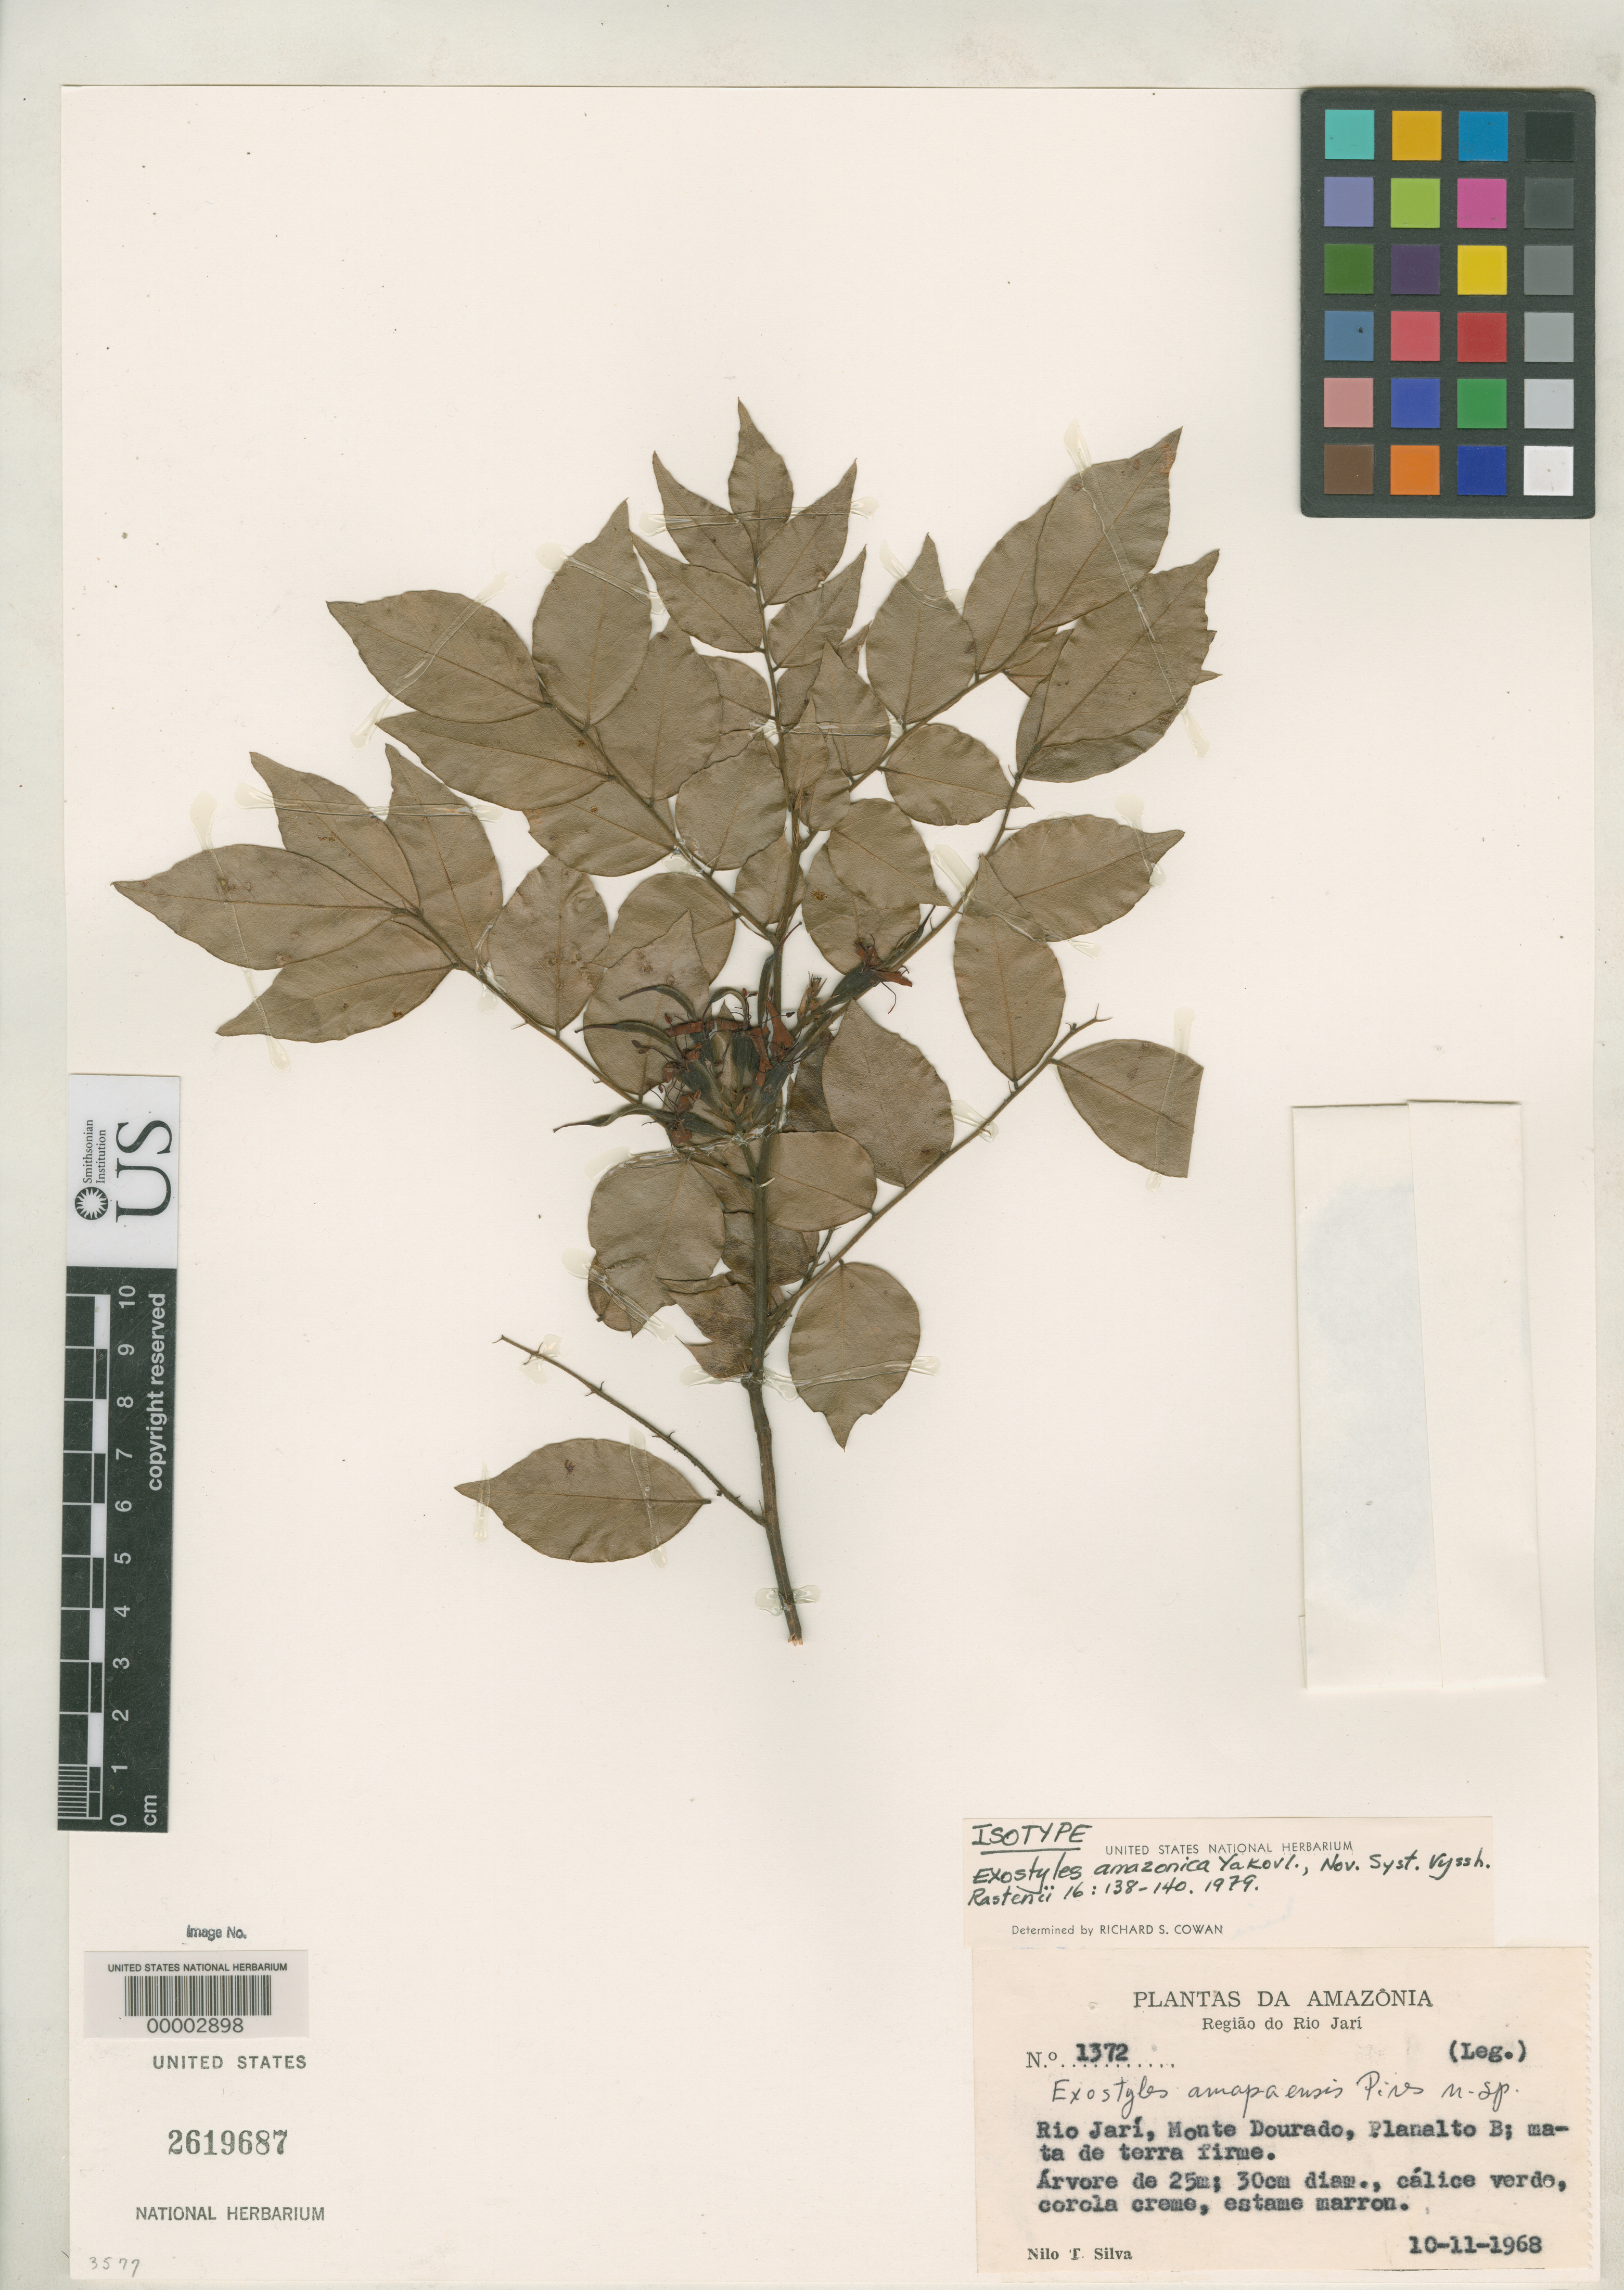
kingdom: Plantae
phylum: Tracheophyta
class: Magnoliopsida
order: Fabales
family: Fabaceae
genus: Exostyles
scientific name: Exostyles amazonica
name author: Yakovlev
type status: Isotype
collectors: N. T. Silva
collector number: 1372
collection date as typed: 11 Oct 1968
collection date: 1968-10-11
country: Brazil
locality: Rio Jari, Monte Dourado.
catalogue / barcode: US 2619687